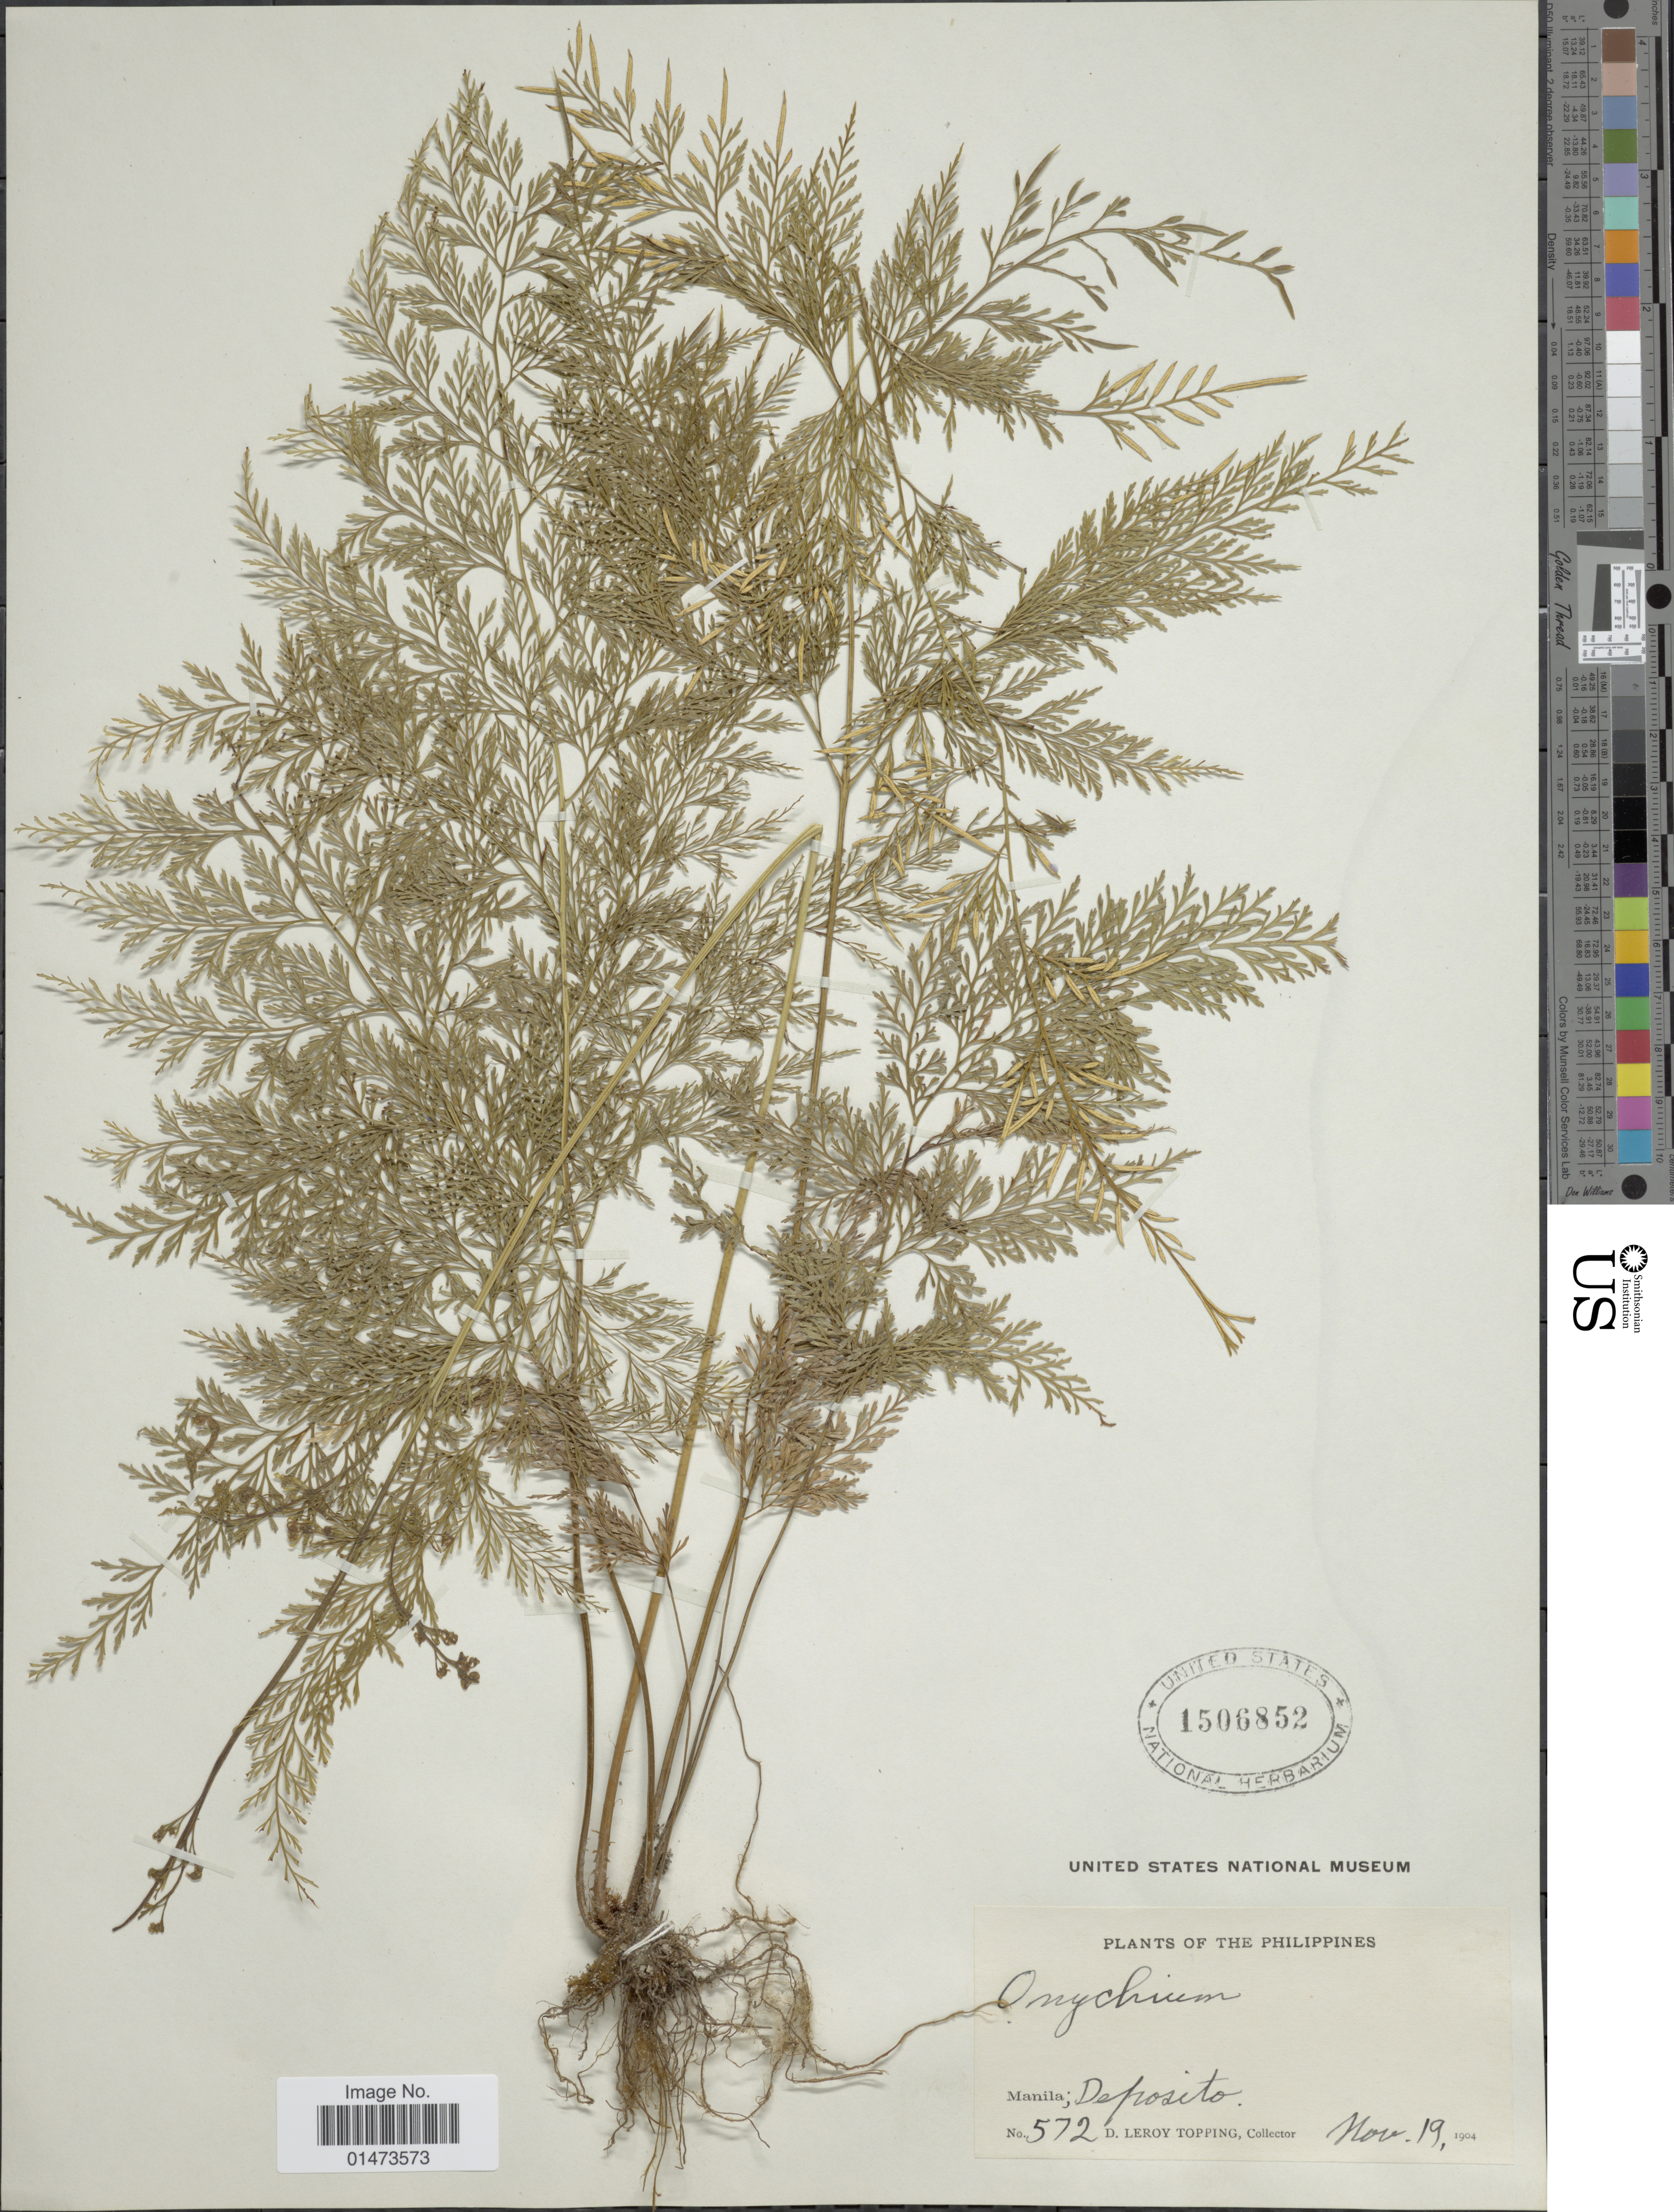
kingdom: Plantae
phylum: Tracheophyta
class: Polypodiopsida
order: Polypodiales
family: Pteridaceae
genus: Onychium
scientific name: Onychium siliculosum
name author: (Desv.) C. Chr.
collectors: D. L. Topping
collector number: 572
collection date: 1904-11-19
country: Philippines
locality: Manila; Deposito.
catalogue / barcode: US 1506852